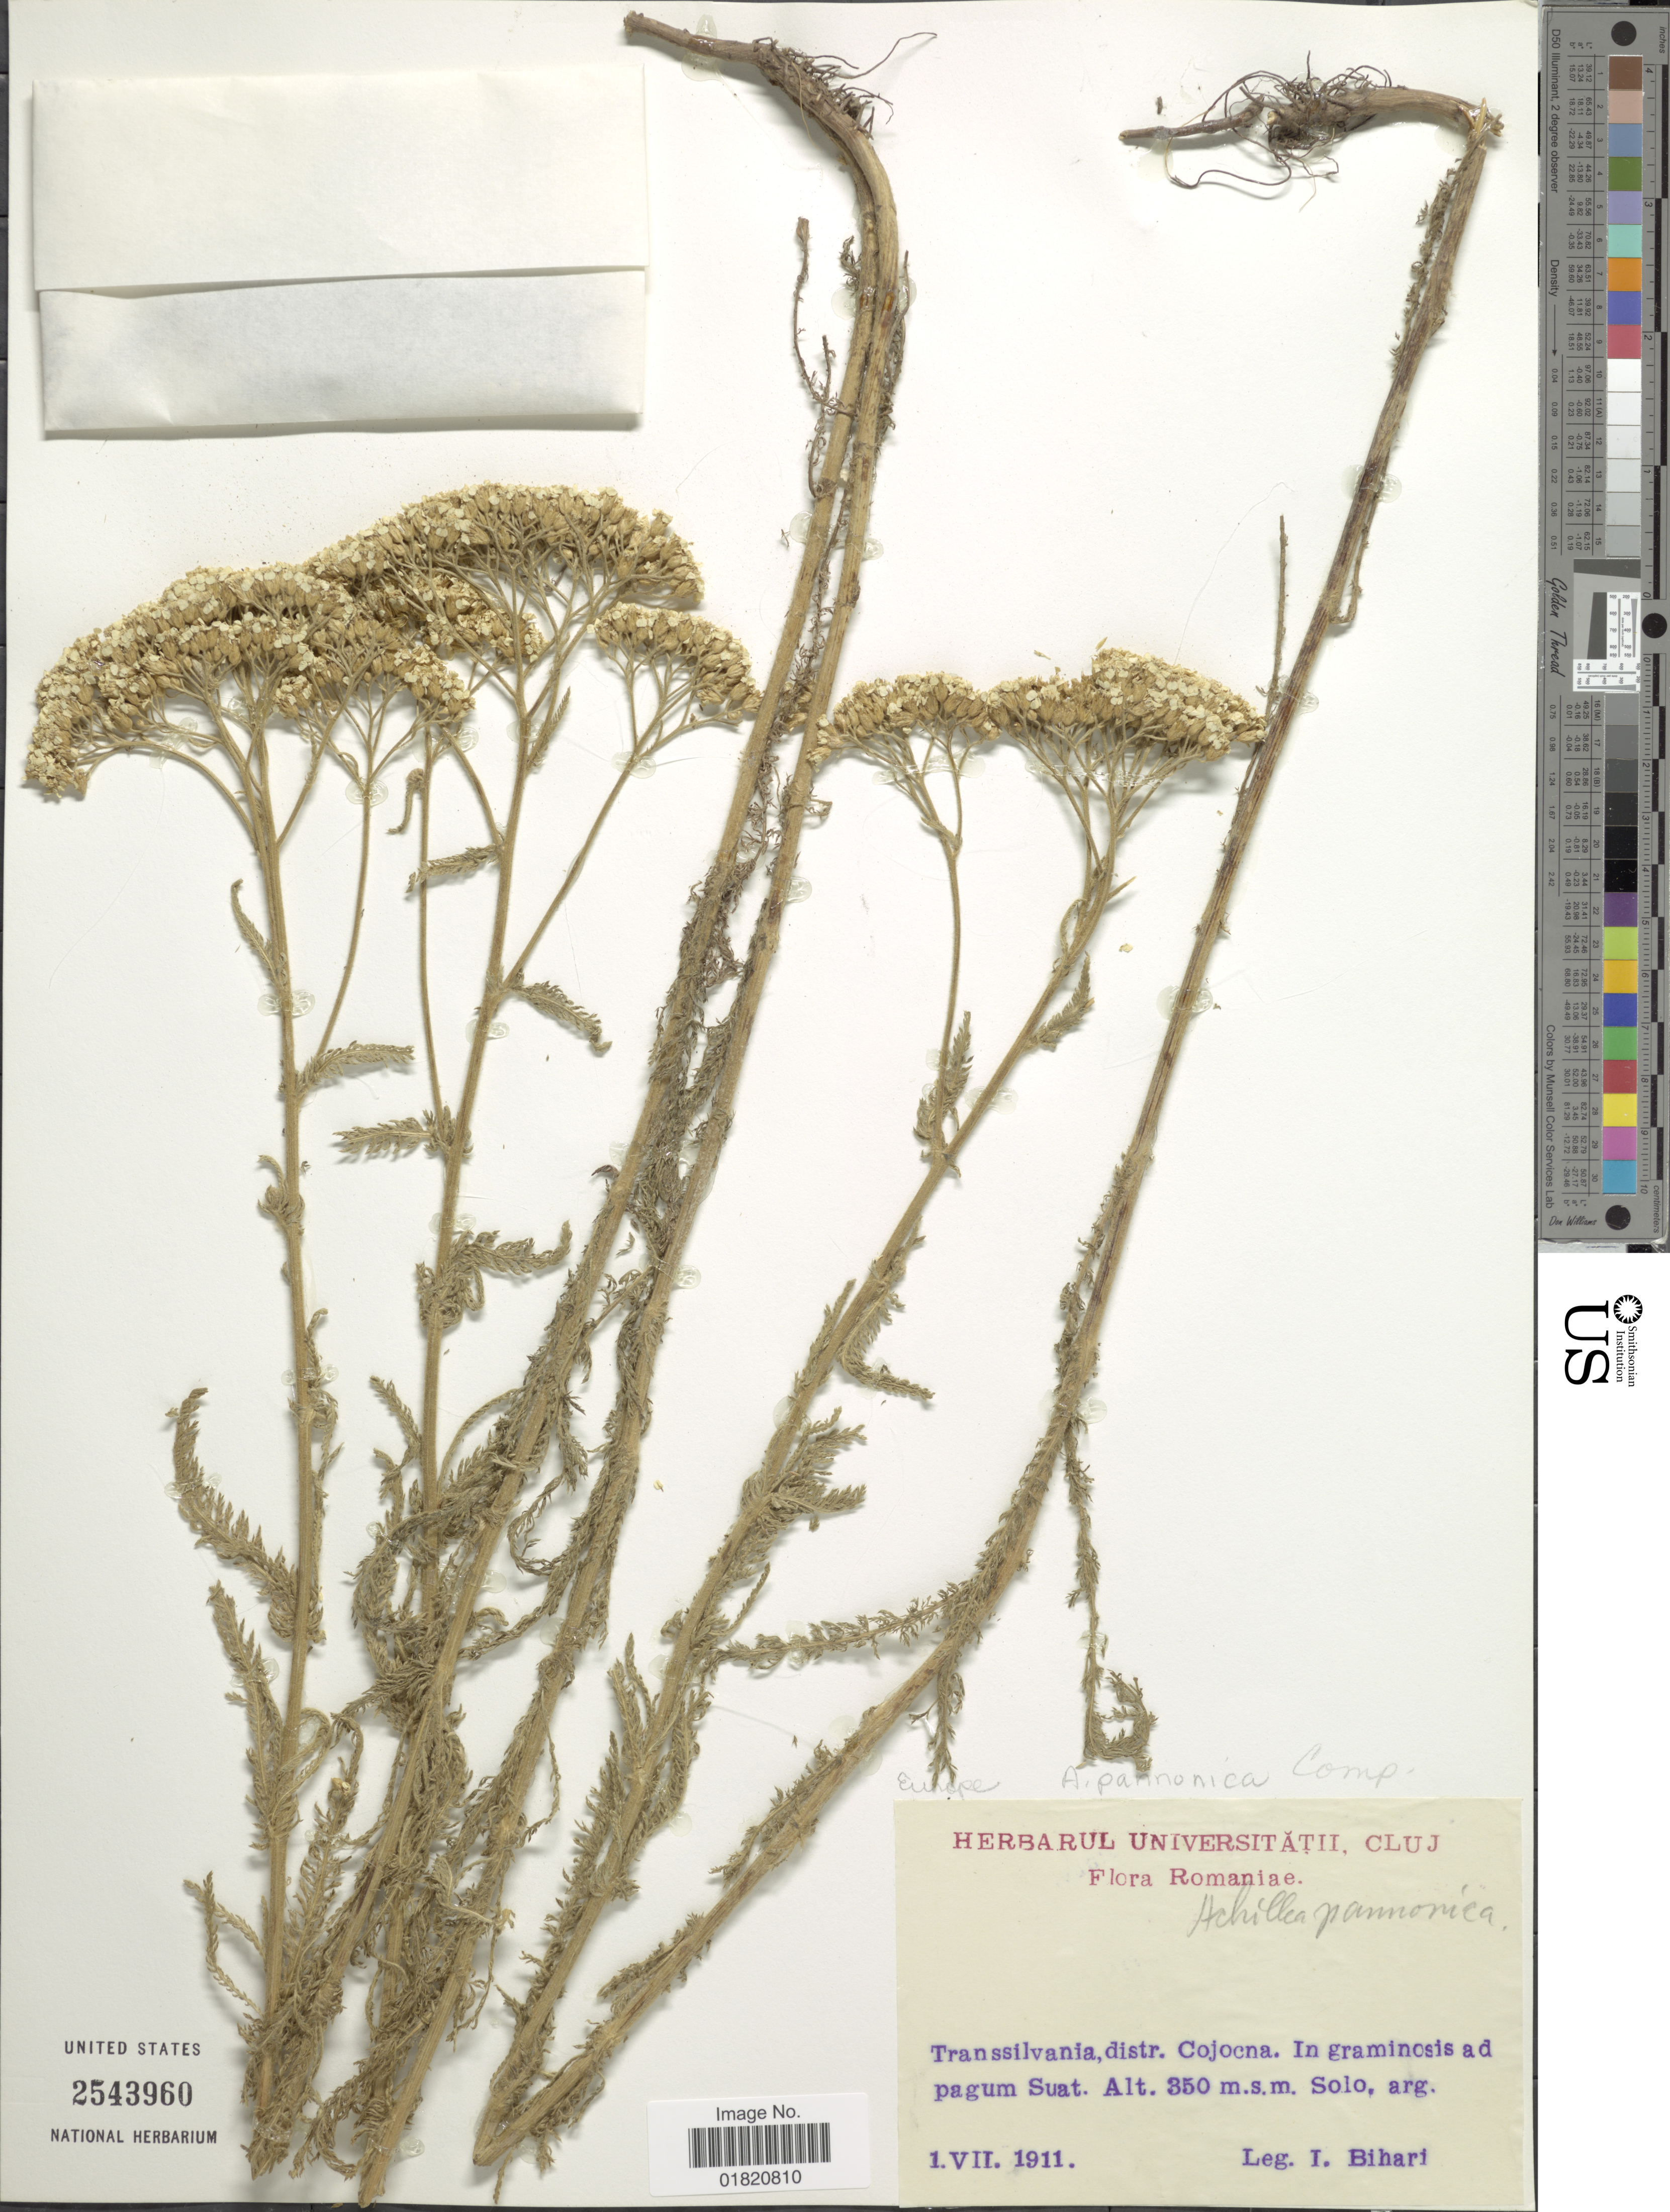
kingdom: Plantae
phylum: Tracheophyta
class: Magnoliopsida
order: Asterales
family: Asteraceae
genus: Achillea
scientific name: Achillea pannonica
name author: Scheele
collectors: I. Bihari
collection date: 1911-07-01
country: Romania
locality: Transsilvania, distr. Cojocna. In graminosis ad pagum Suat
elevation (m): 350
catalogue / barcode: US 2543960